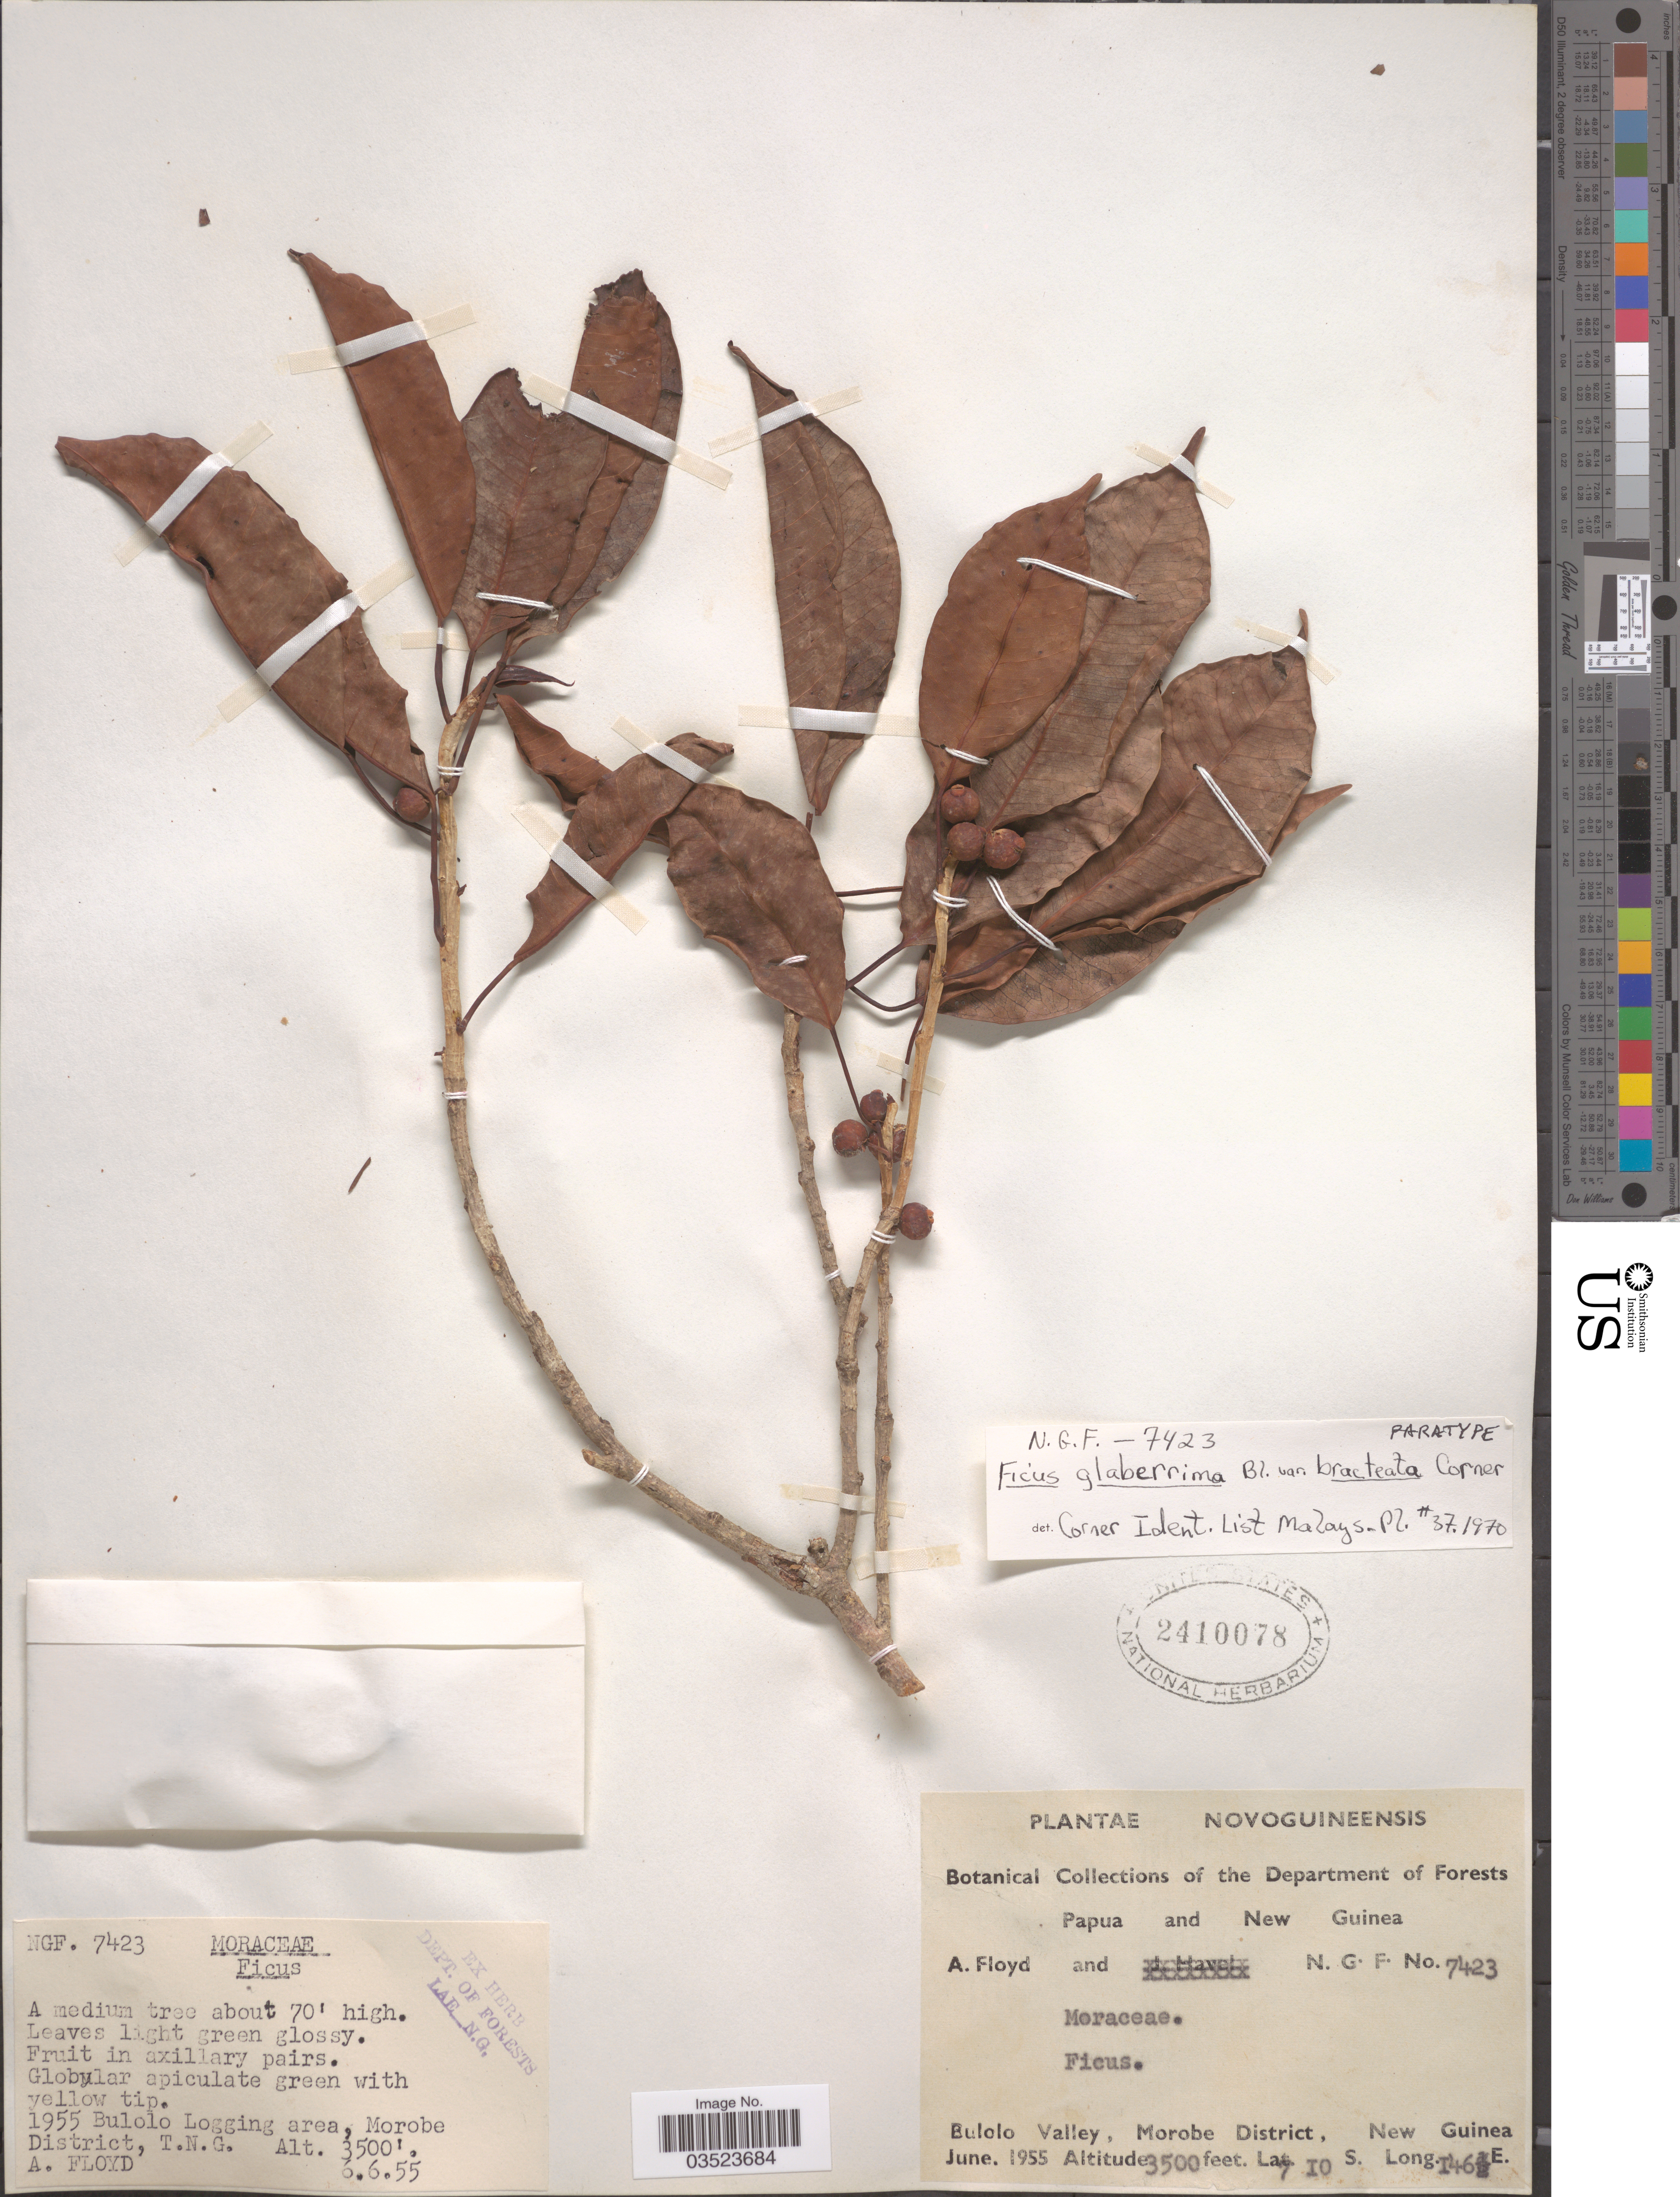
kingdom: Plantae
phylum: Tracheophyta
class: Magnoliopsida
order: Rosales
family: Moraceae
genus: Ficus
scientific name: Ficus glaberrima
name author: Heyne ex Roth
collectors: A. Floyd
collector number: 7423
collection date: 1955-06-06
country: Papua New Guinea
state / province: Morobe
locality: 1955 Bulolo Logging area, Bulolo Valley, Morobe District, New Guinea. T.N.G.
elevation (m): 1067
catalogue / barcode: US 2410078